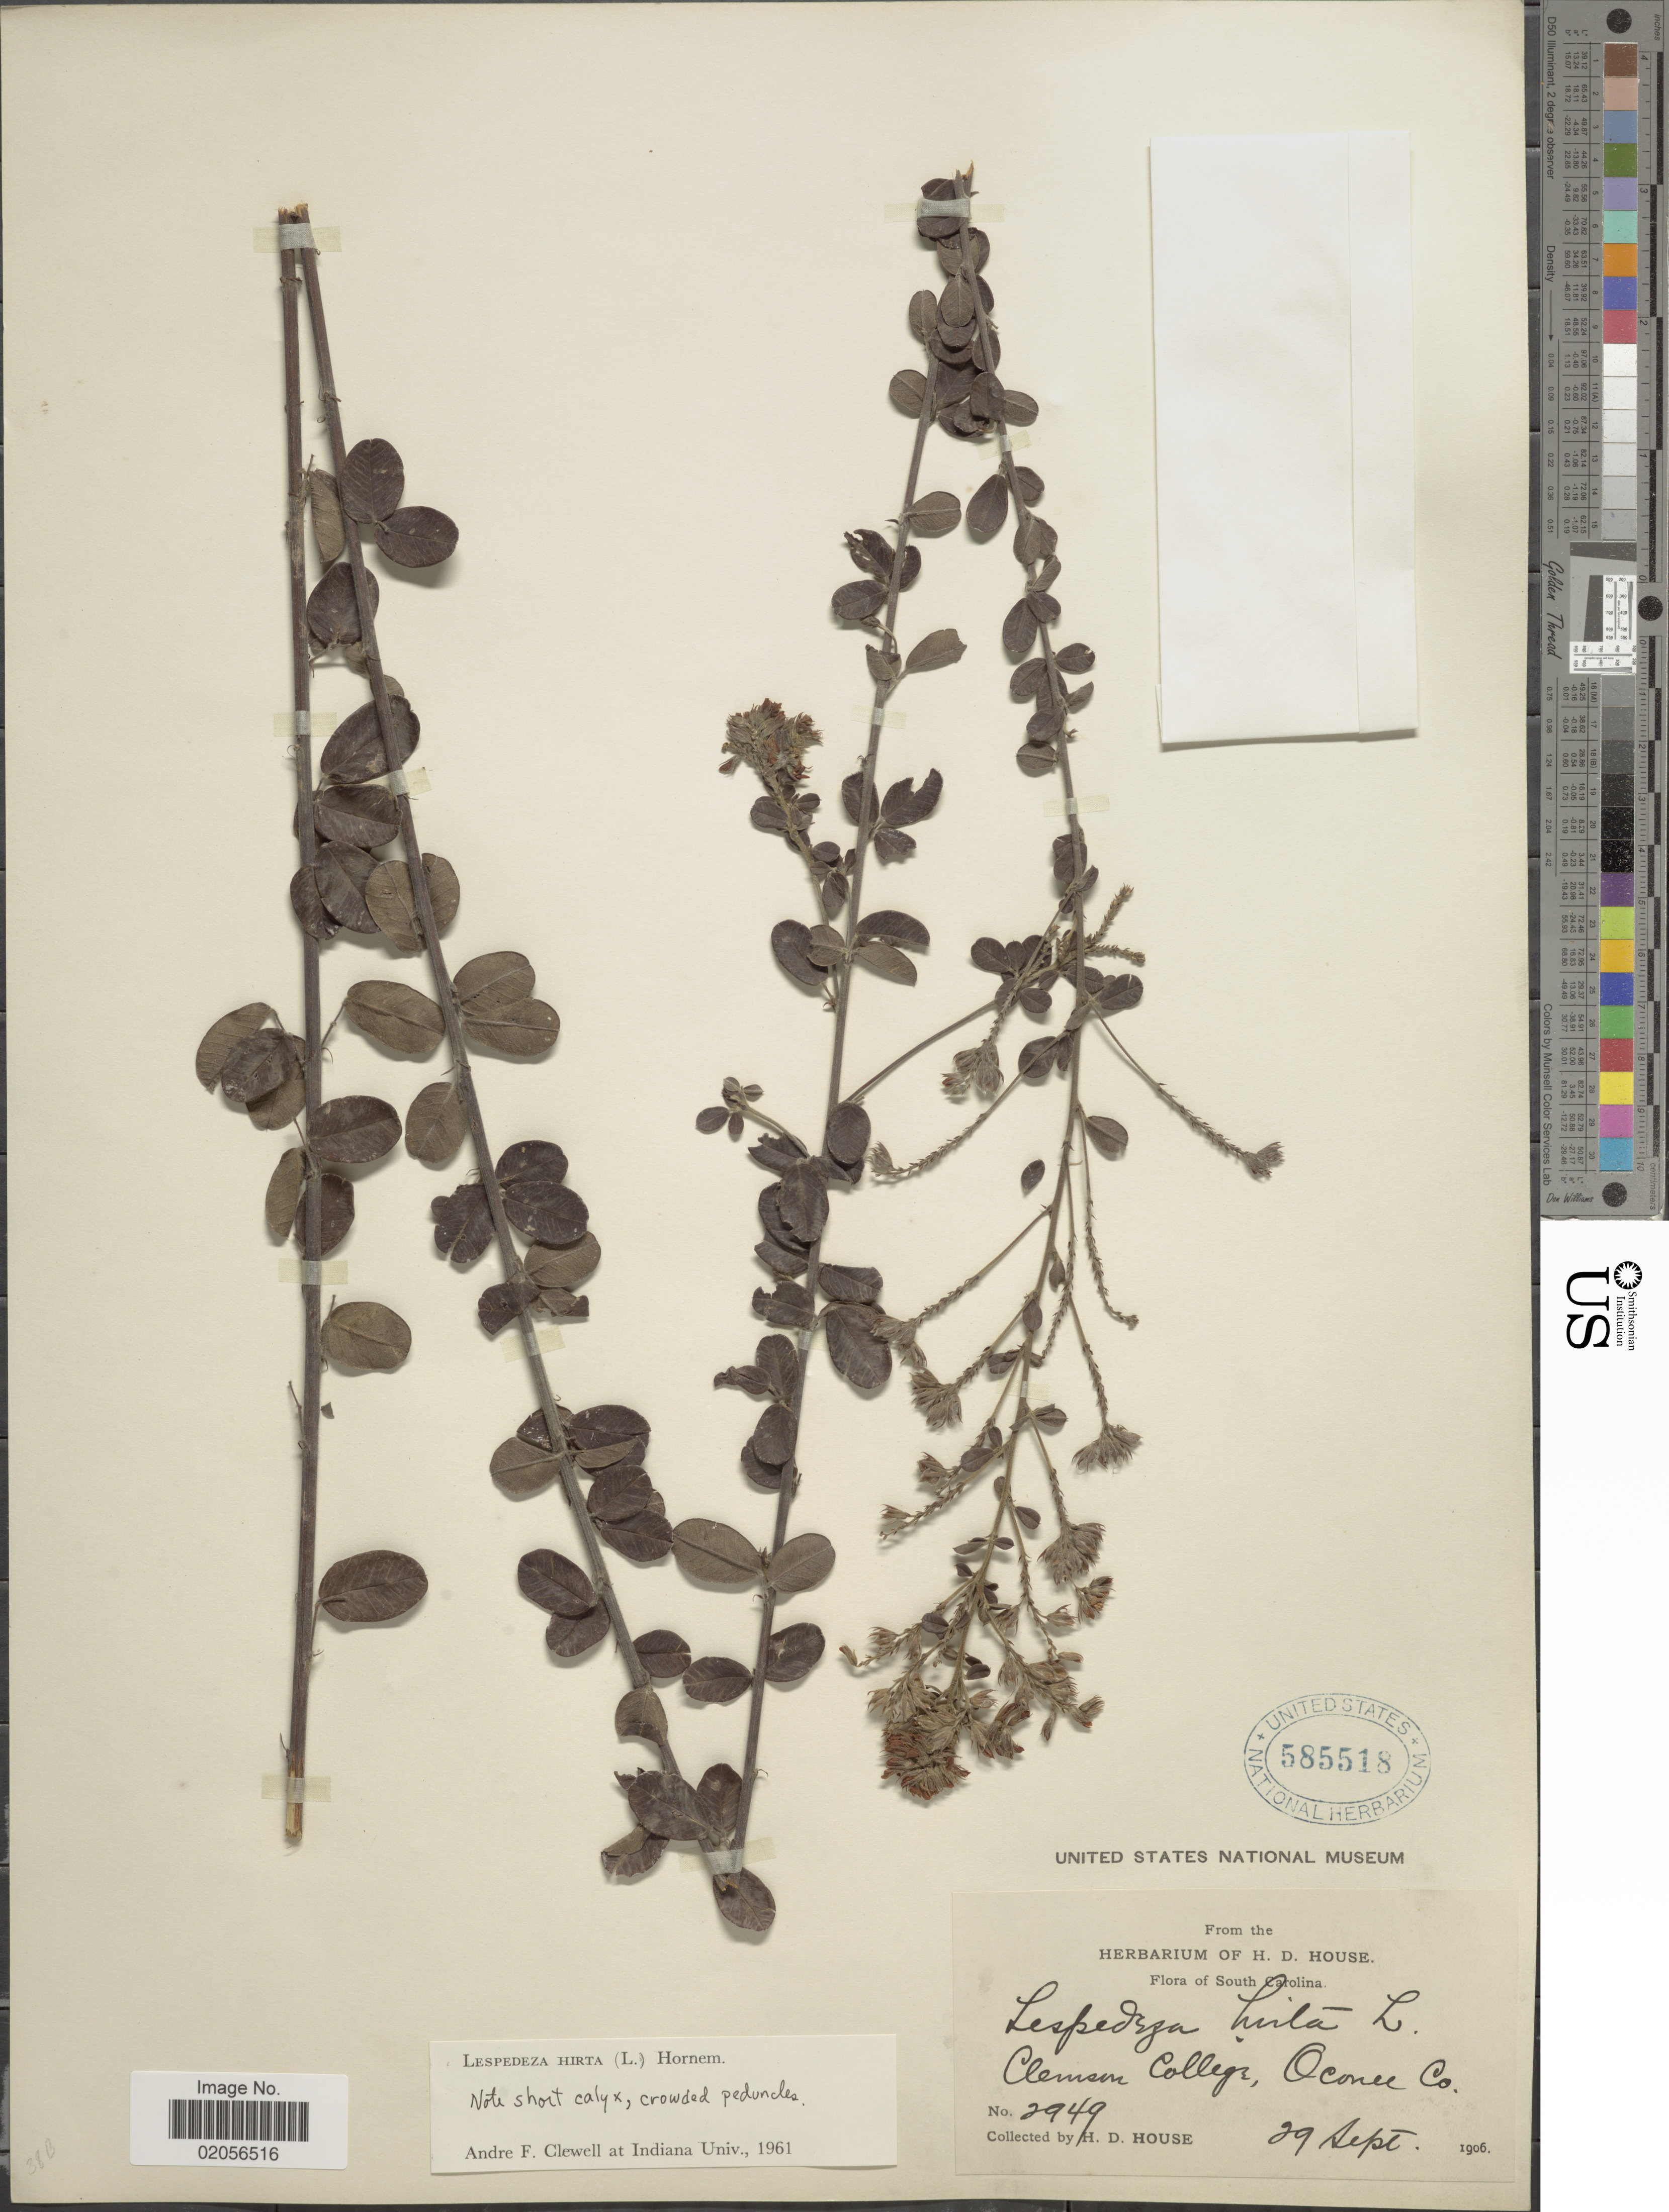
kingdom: Plantae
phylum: Tracheophyta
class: Magnoliopsida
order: Fabales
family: Fabaceae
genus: Lespedeza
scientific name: Lespedeza hirta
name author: (L.) Hornem.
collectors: H. D. House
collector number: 2949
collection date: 1906-09-29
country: United States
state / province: South Carolina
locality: Clemson College, Oconee Co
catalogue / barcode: US 585518